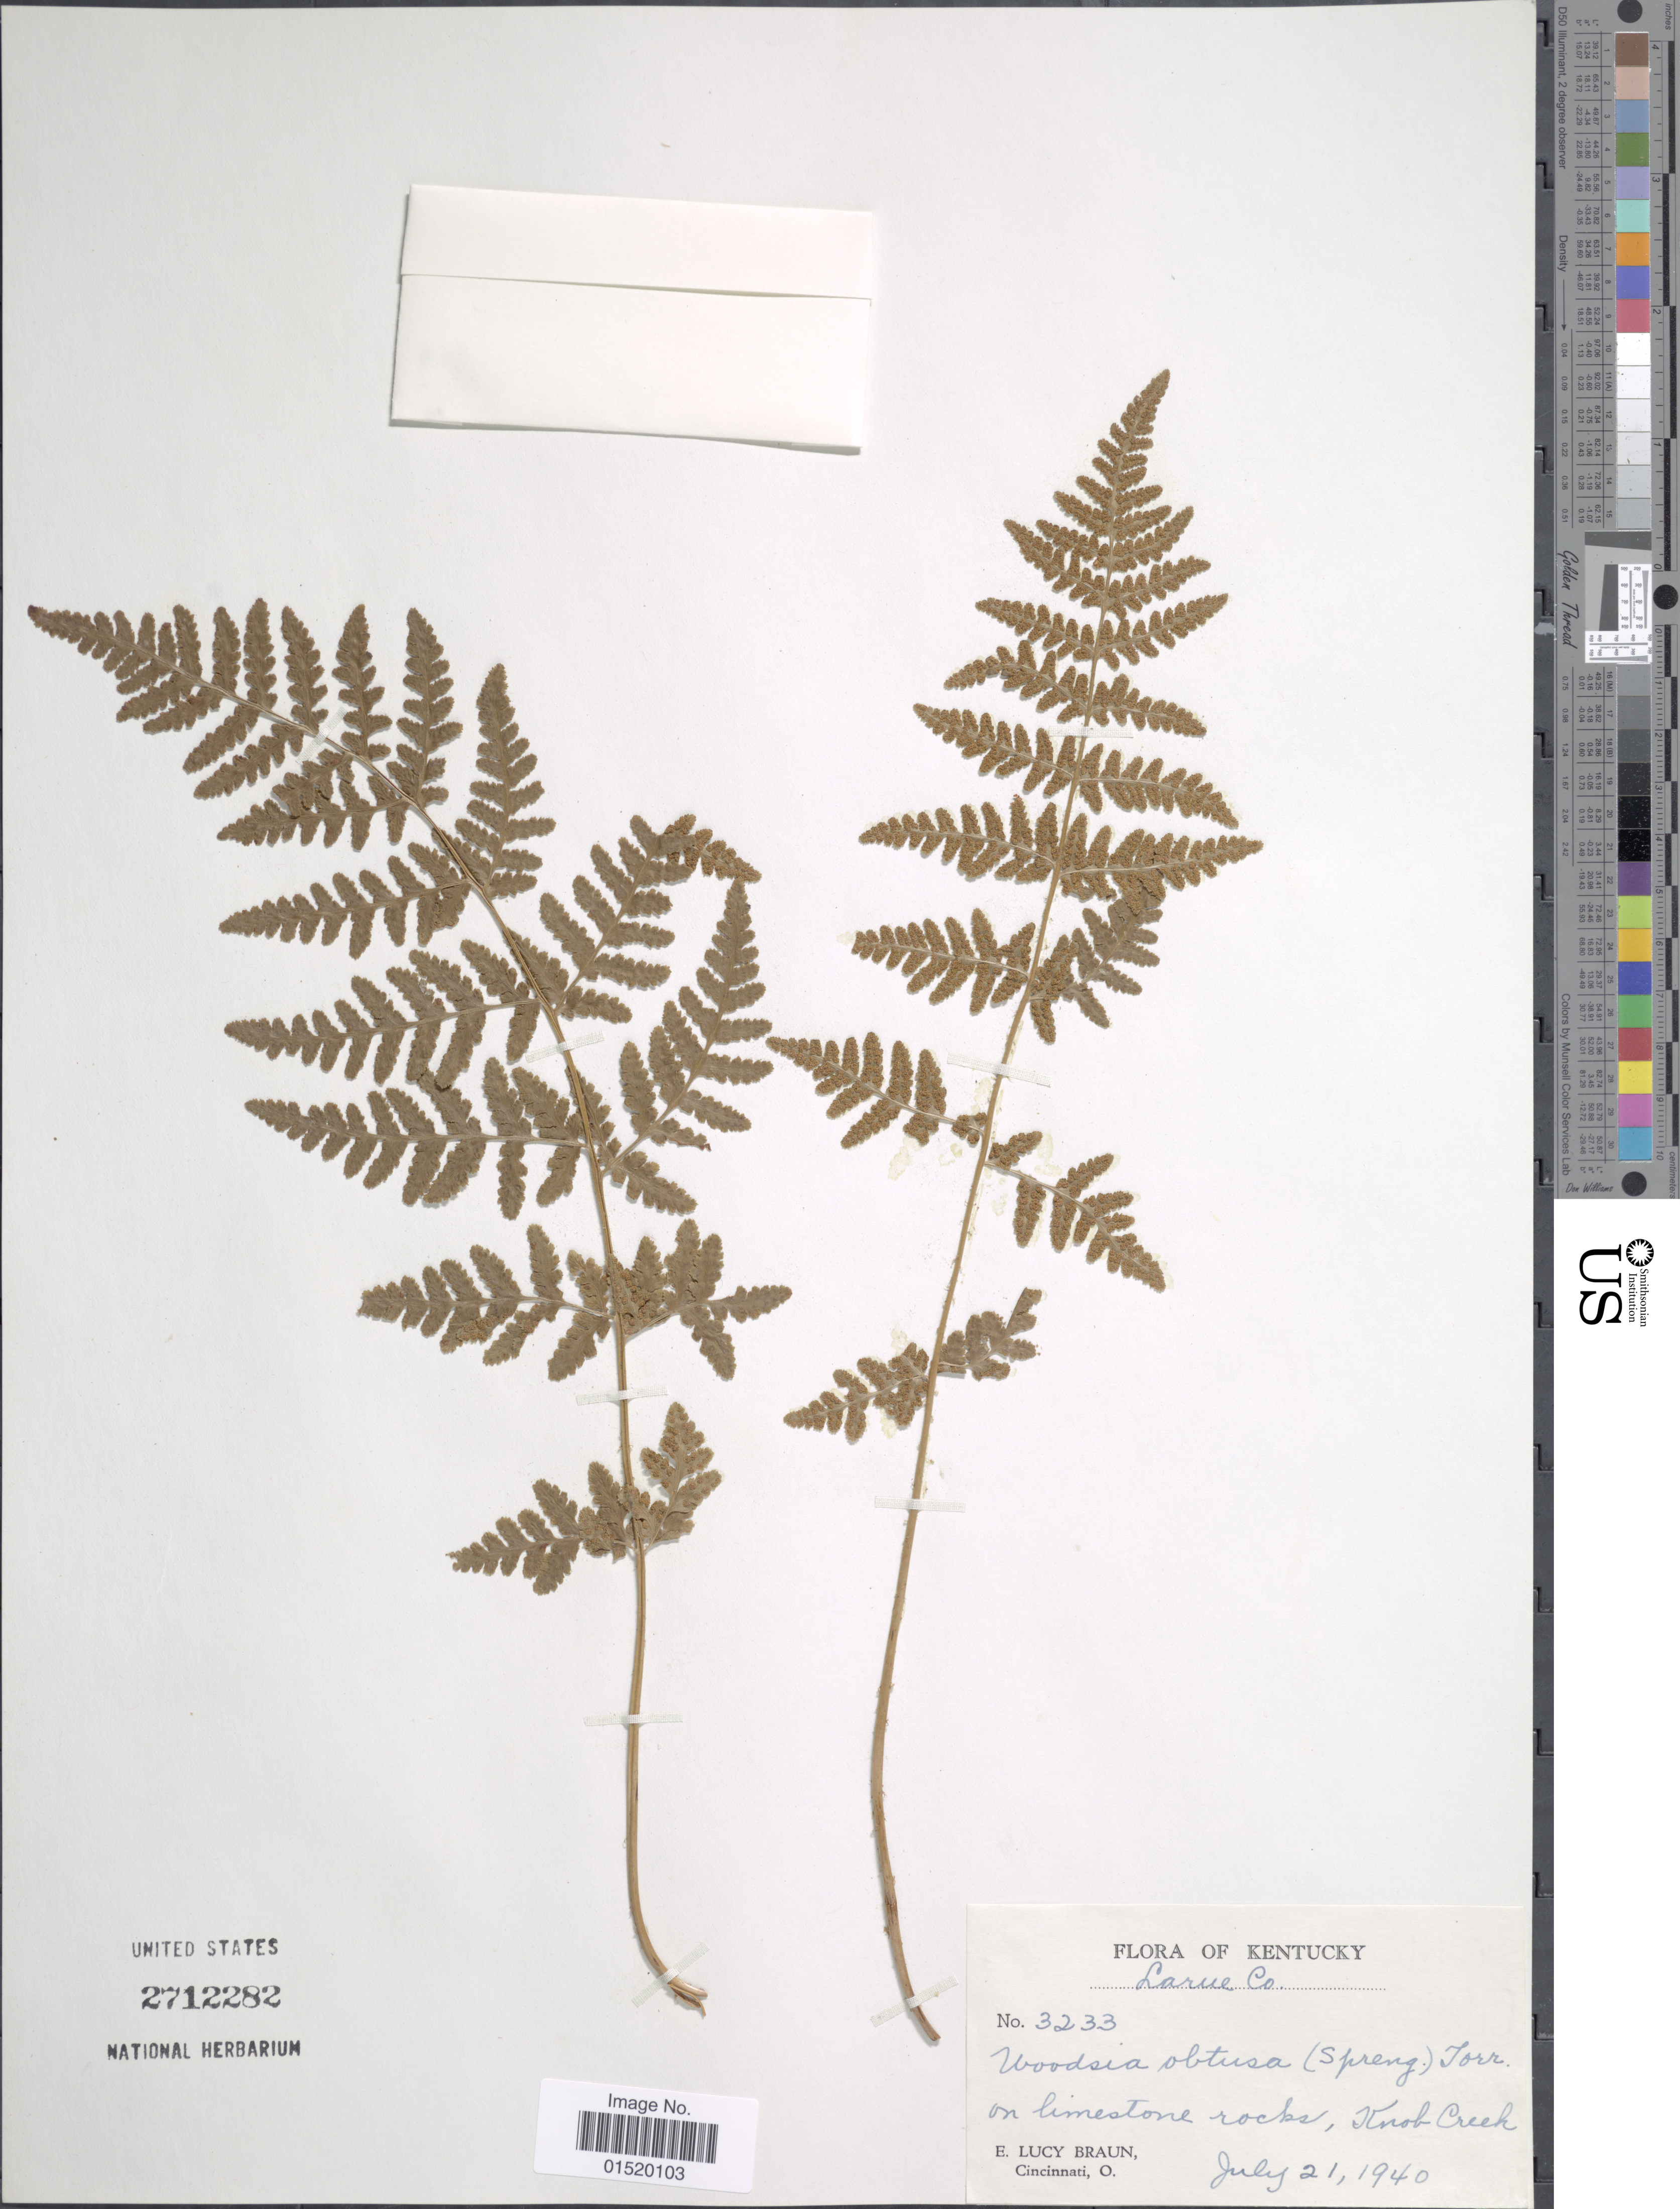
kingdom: Plantae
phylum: Tracheophyta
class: Polypodiopsida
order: Polypodiales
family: Woodsiaceae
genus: Woodsia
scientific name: Woodsia obtusa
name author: (Spreng.) Torr.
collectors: E. L. Braun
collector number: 3233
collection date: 1940-07-21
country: United States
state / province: Kentucky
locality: Larue Co, On limestone rocks, Knob Creek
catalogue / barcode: US 2712282